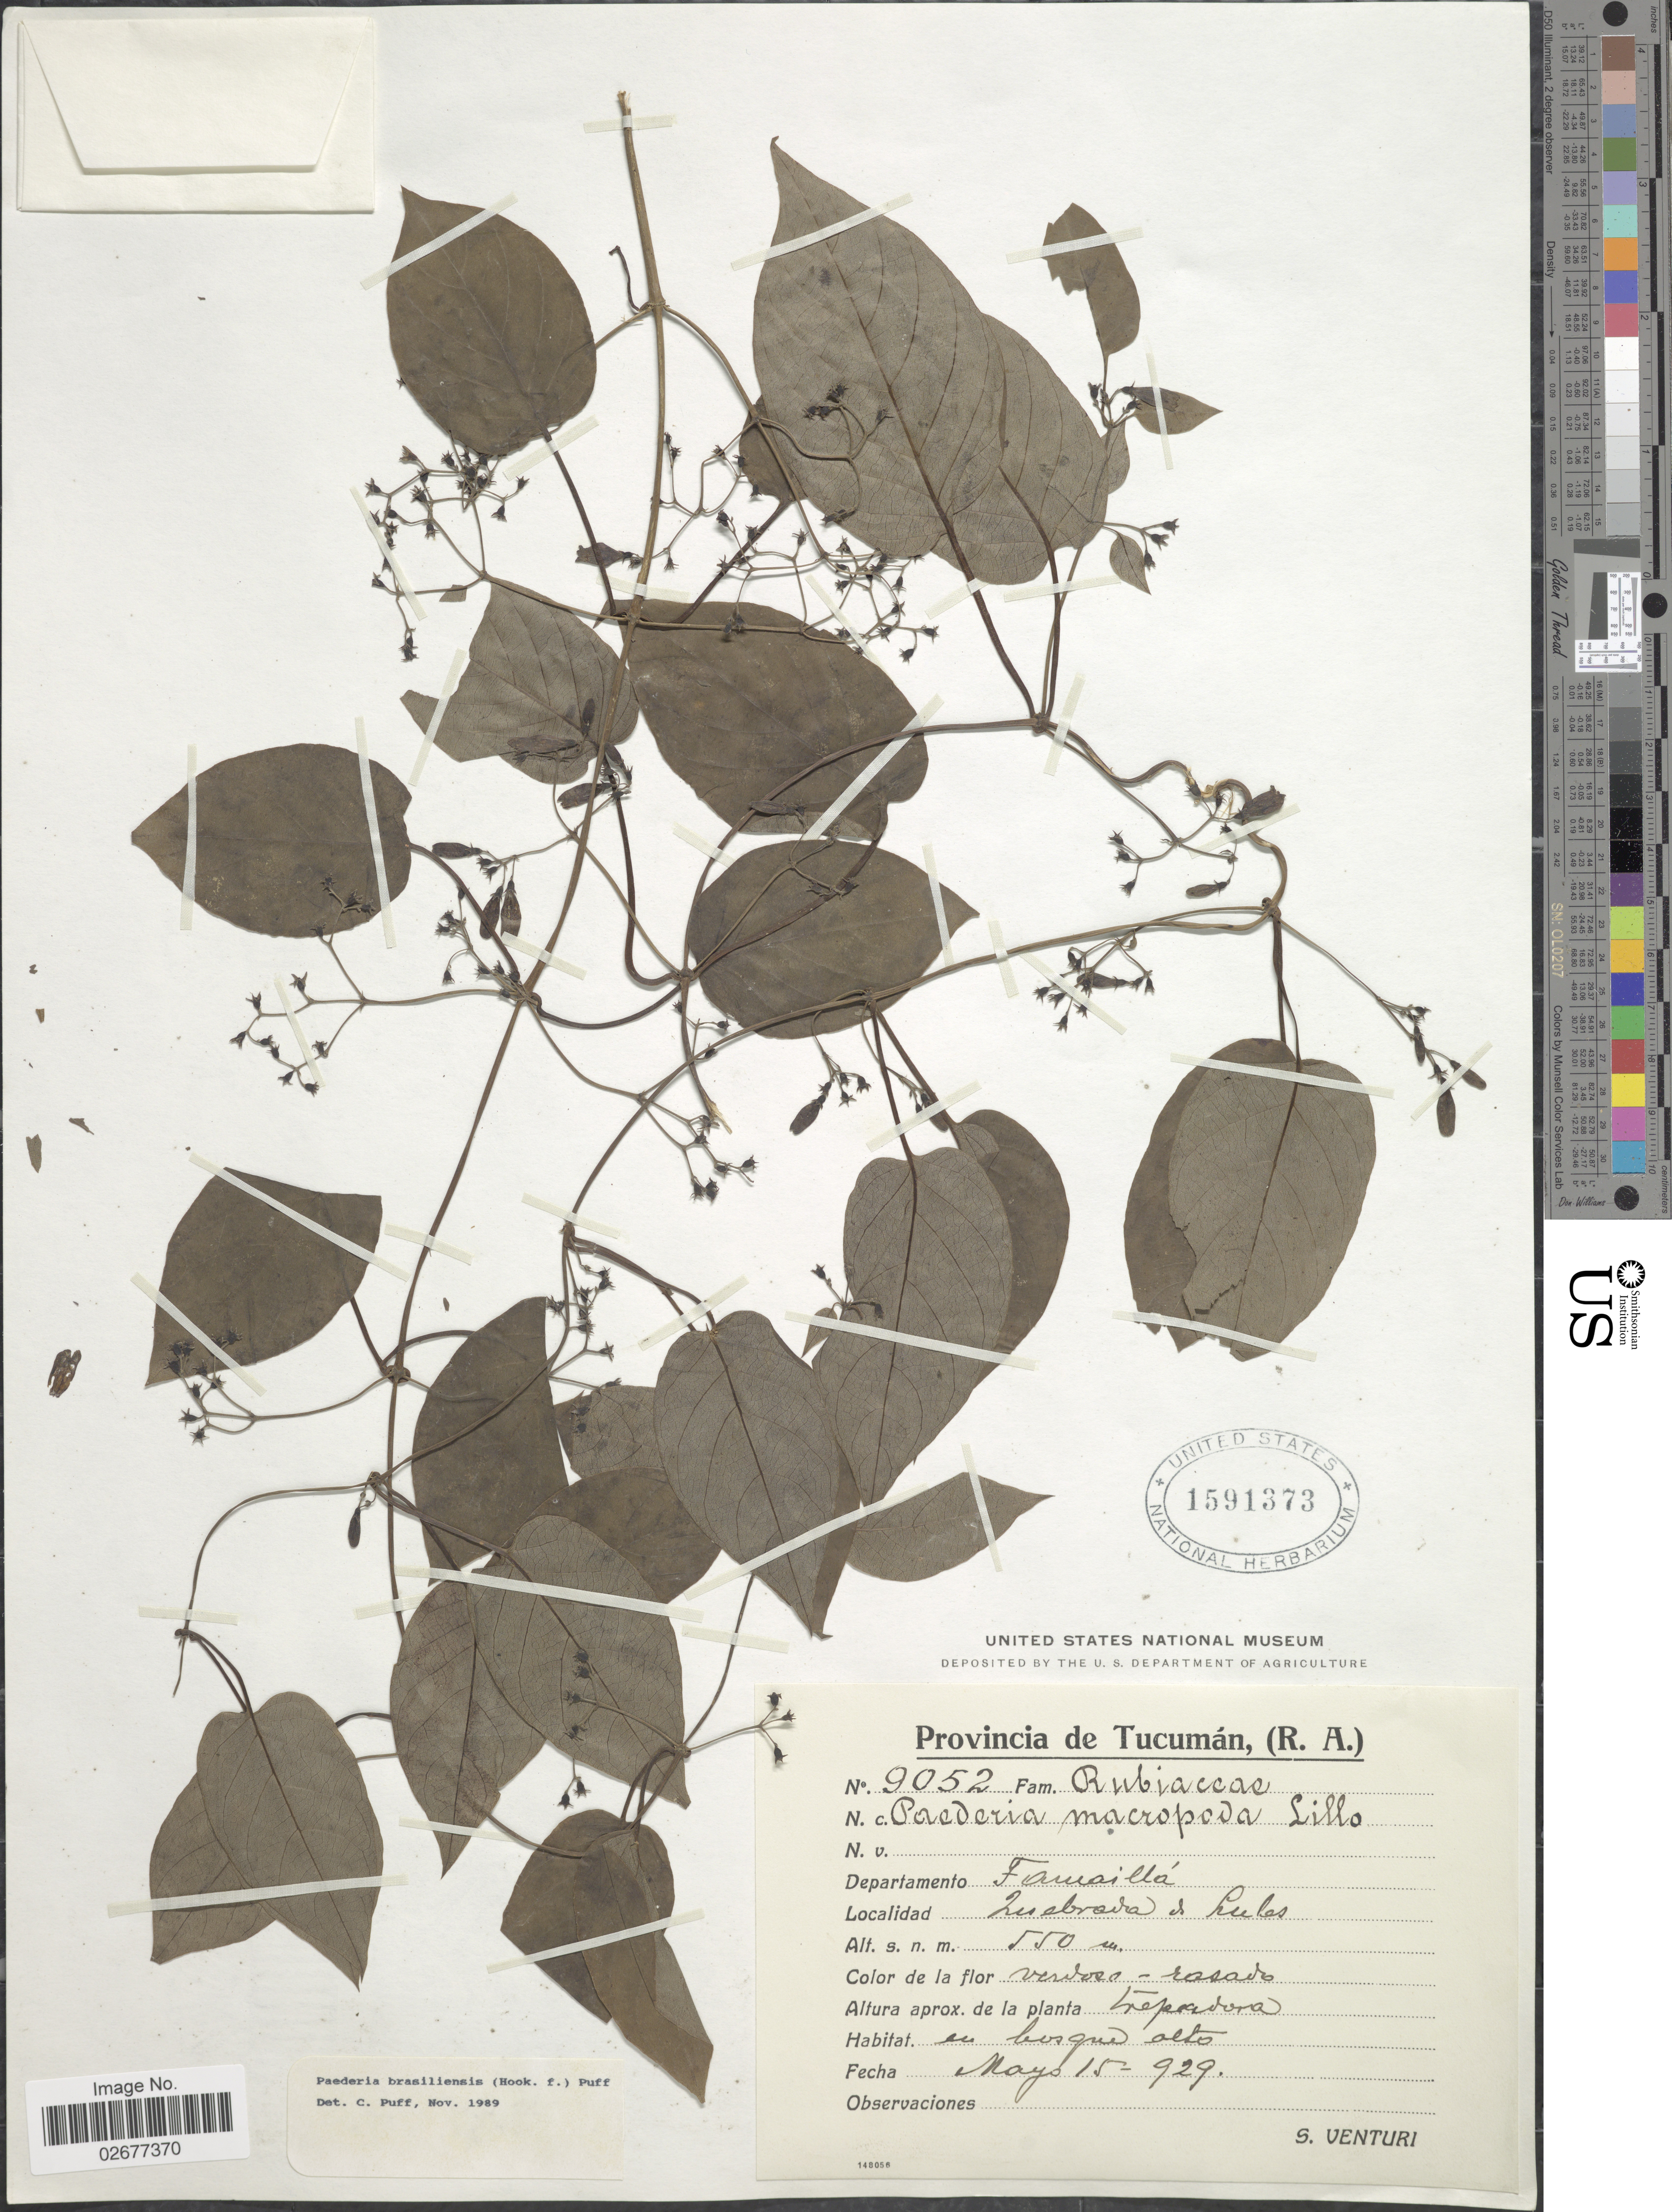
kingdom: Plantae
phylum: Tracheophyta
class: Magnoliopsida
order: Gentianales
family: Rubiaceae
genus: Paederia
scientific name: Paederia brasiliensis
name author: (Hook. f.) Puff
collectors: S. Venturi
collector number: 9052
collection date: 1929-05-15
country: Argentina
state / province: Tucuman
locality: Provincia de Tucuman (R.A.) Departamento Famaillá, Quebrada de Lules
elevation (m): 550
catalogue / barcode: US 1591373